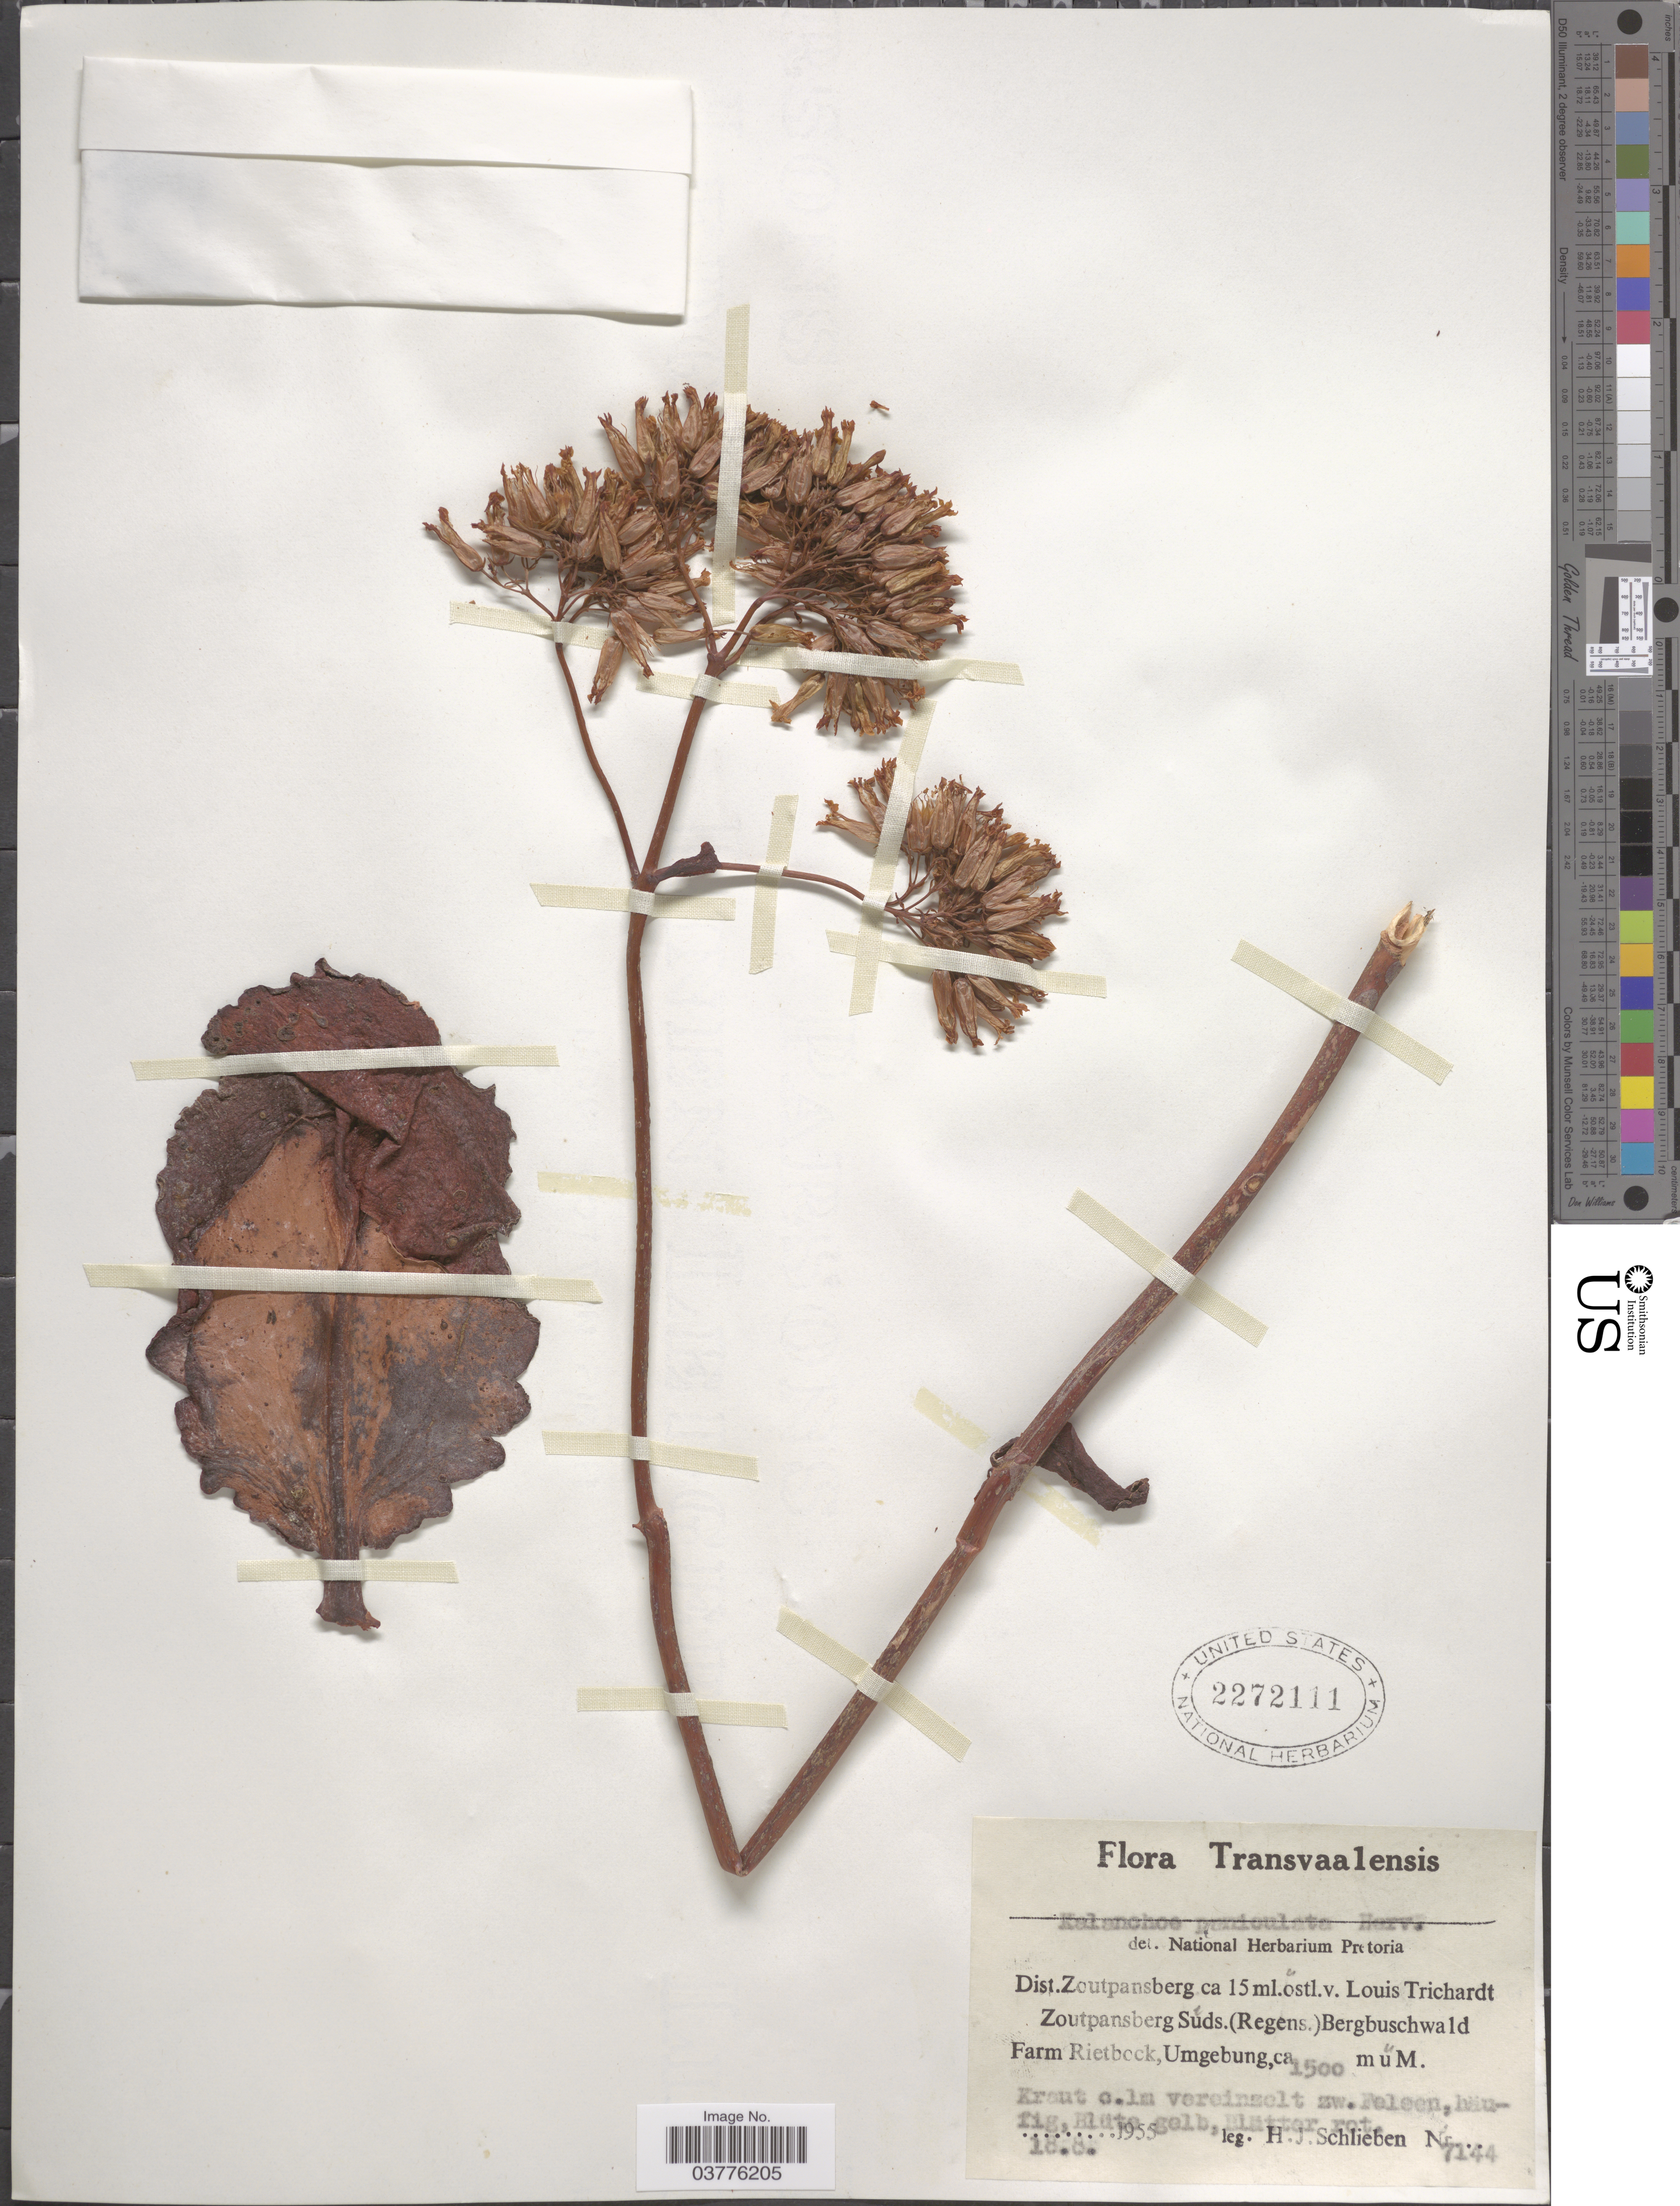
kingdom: Plantae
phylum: Tracheophyta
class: Magnoliopsida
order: Saxifragales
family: Crassulaceae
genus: Kalanchoe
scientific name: Kalanchoe paniculata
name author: Harv.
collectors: H. J. Schlieben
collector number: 7144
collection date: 1955-08-18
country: South Africa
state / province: Limpopo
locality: Transvaalensis. Dist. Zoutpansberg ca 15 ml. östl. v. Louis Trichardt Zoutpansberg Süds. (Regens.) Bergbuschwald Farm Rietbock.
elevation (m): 1500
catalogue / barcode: US 2272111